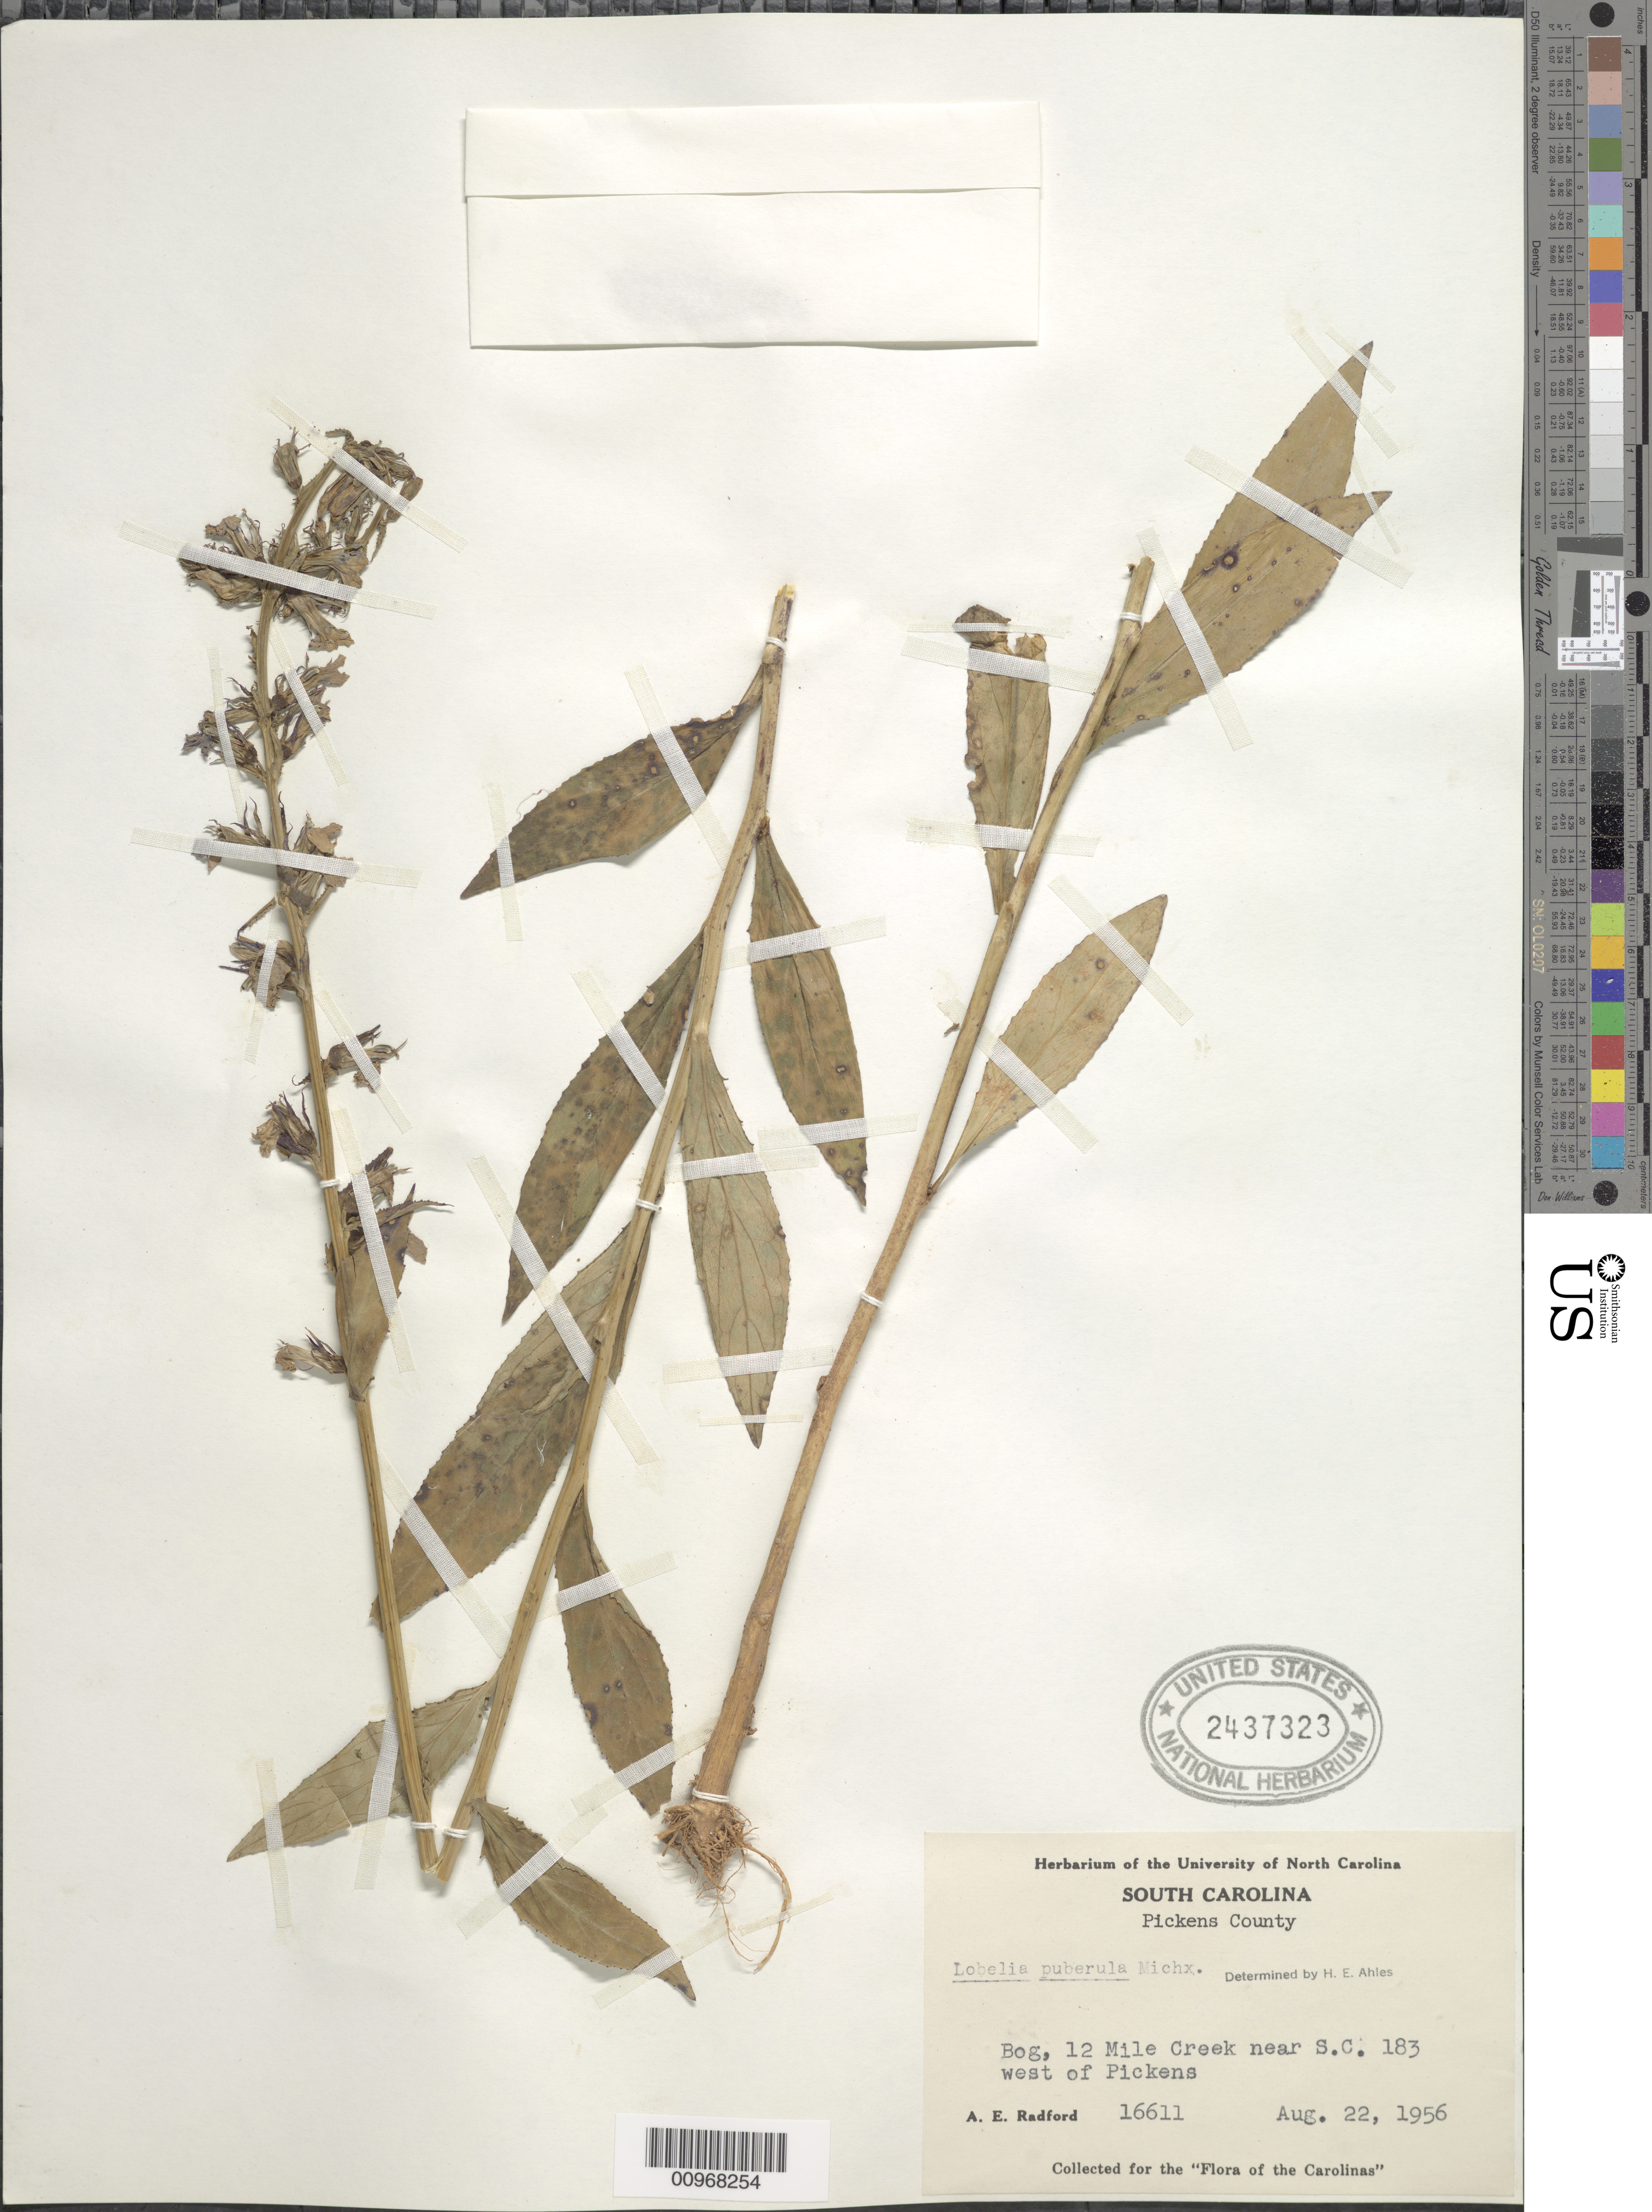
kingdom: Plantae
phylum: Tracheophyta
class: Magnoliopsida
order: Asterales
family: Campanulaceae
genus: Lobelia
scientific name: Lobelia puberula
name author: Michx.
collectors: A. E. Radford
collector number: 16611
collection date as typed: Aug. 22, 1956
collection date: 1956-08-22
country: United States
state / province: South Carolina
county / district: Pickens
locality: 12 miles creek near S.C. 183 west of Pickens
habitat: bog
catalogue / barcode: US 2437323